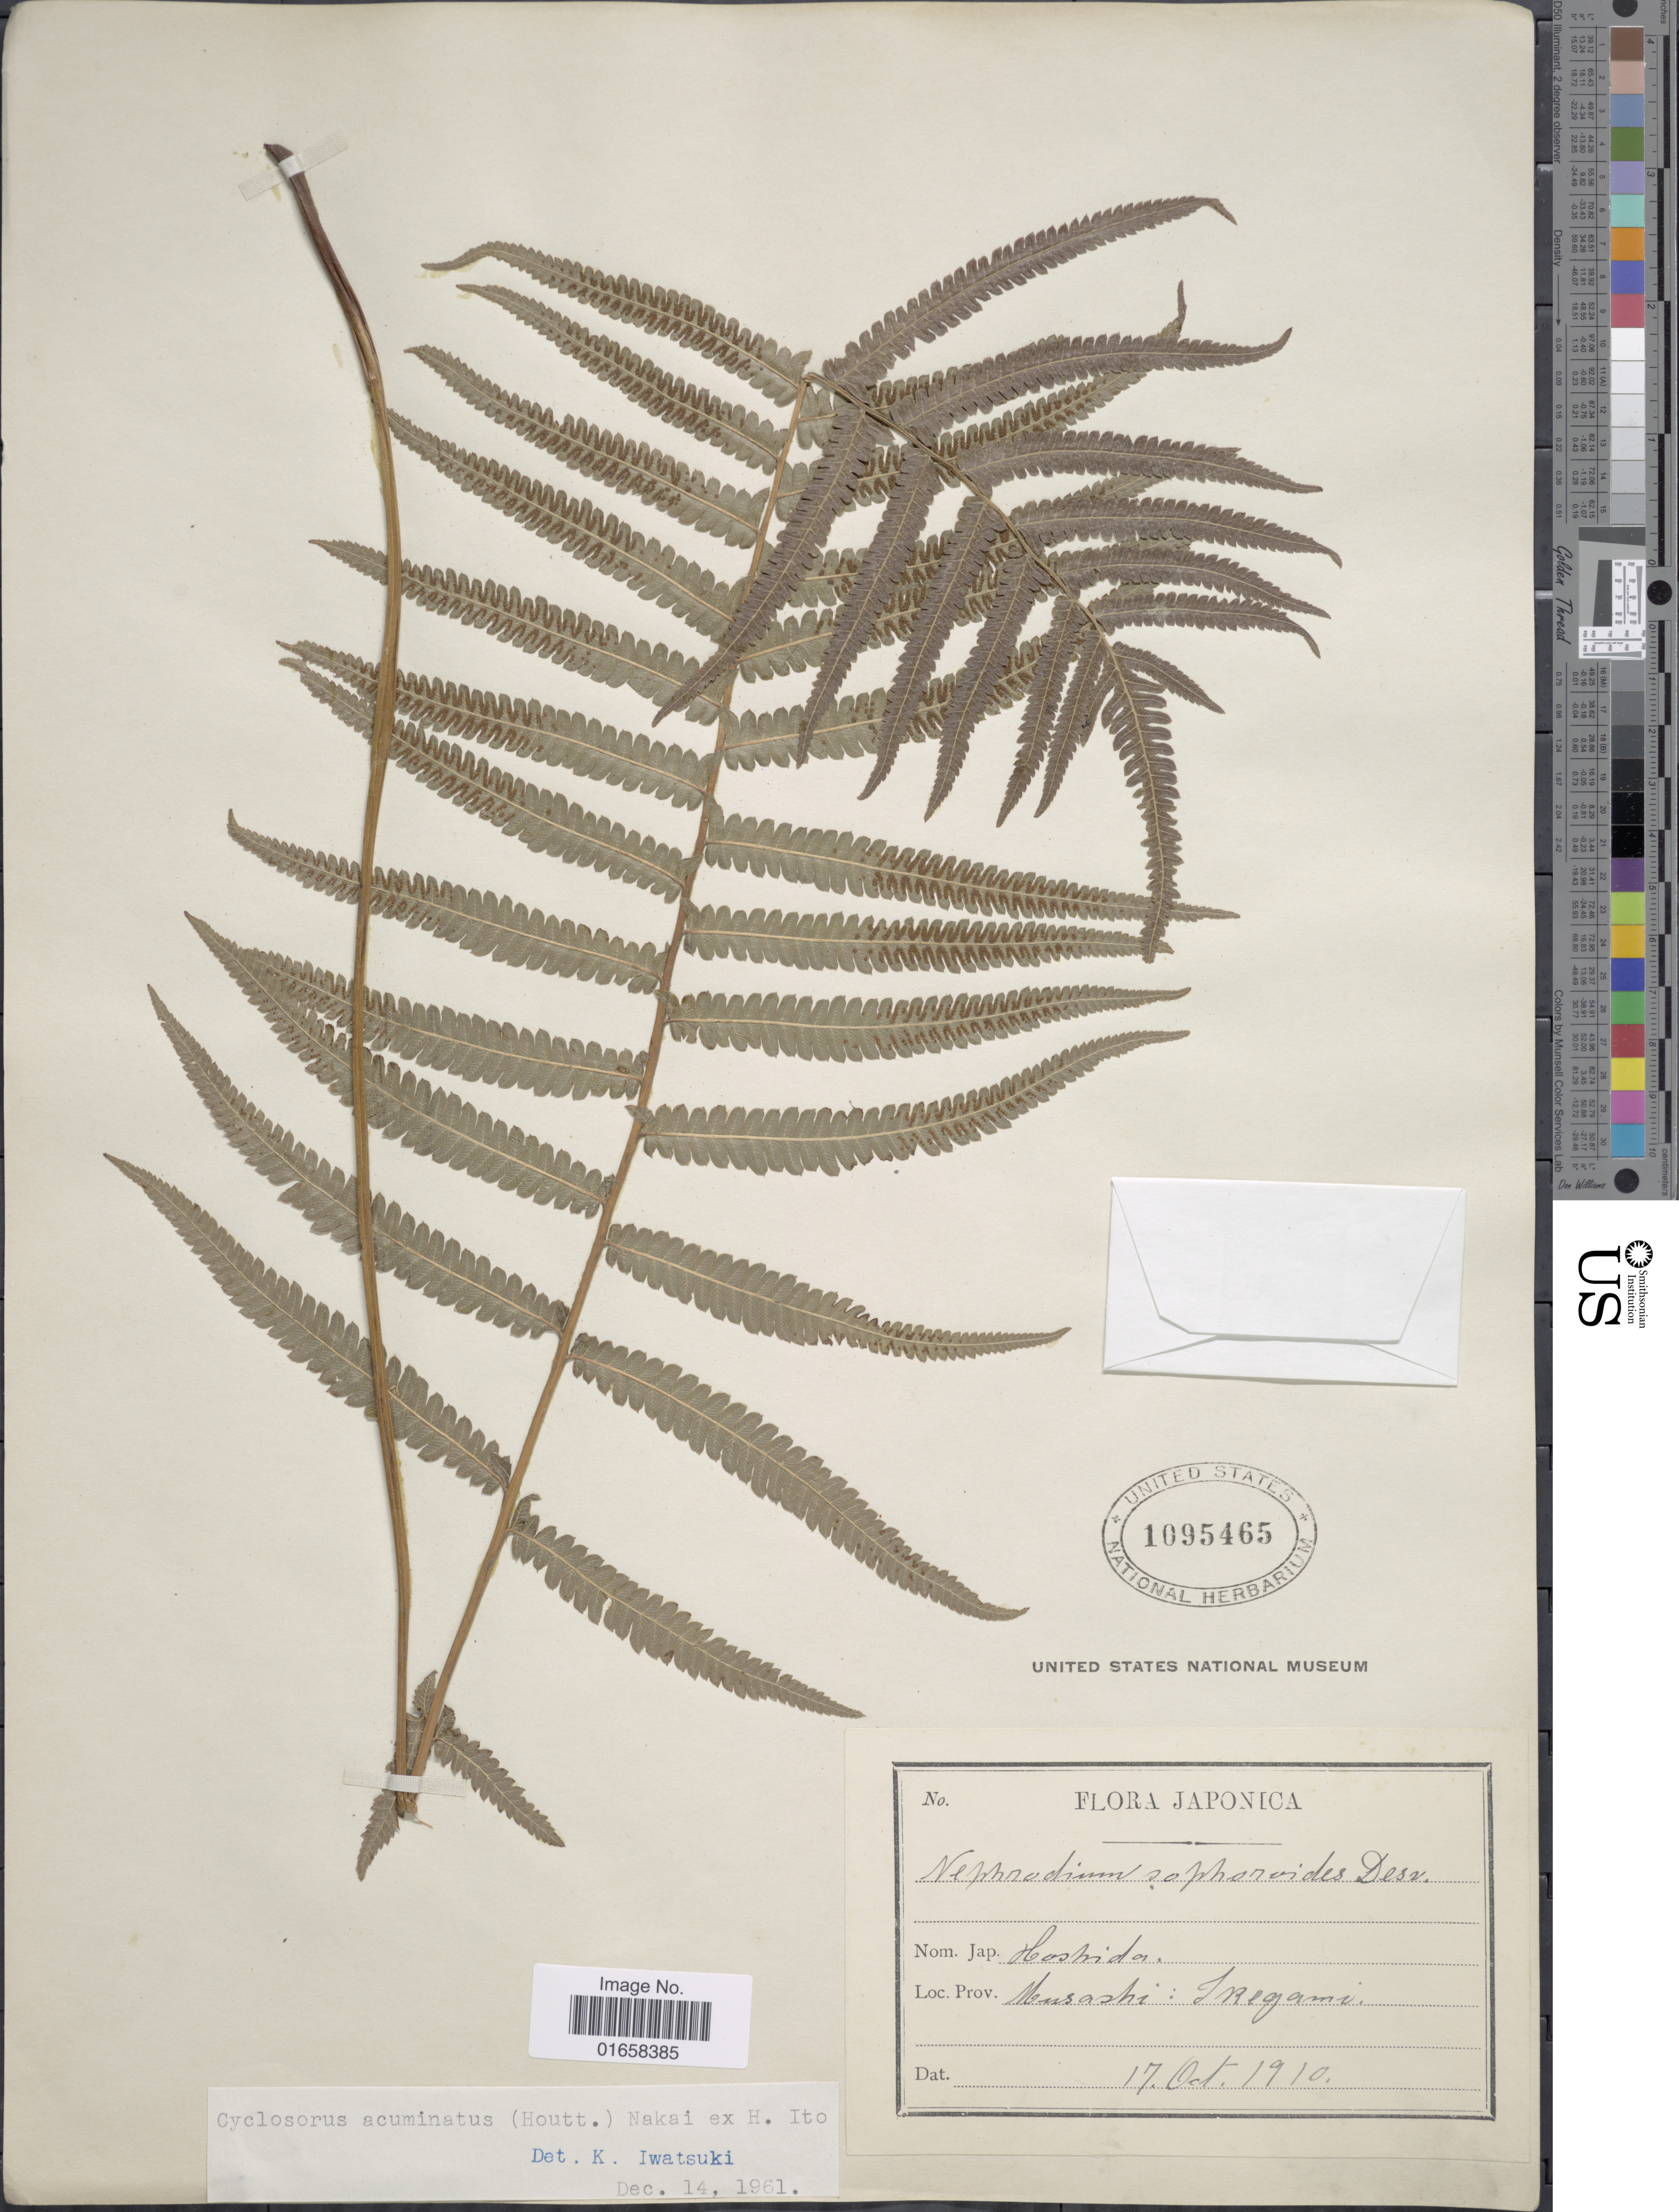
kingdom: Plantae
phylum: Tracheophyta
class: Polypodiopsida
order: Polypodiales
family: Thelypteridaceae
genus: Christella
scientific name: Christella acuminata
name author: (Houtt.) H. Lév.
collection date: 1910-10-17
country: Japan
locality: Musashi: Ikegami.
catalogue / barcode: US 1095465